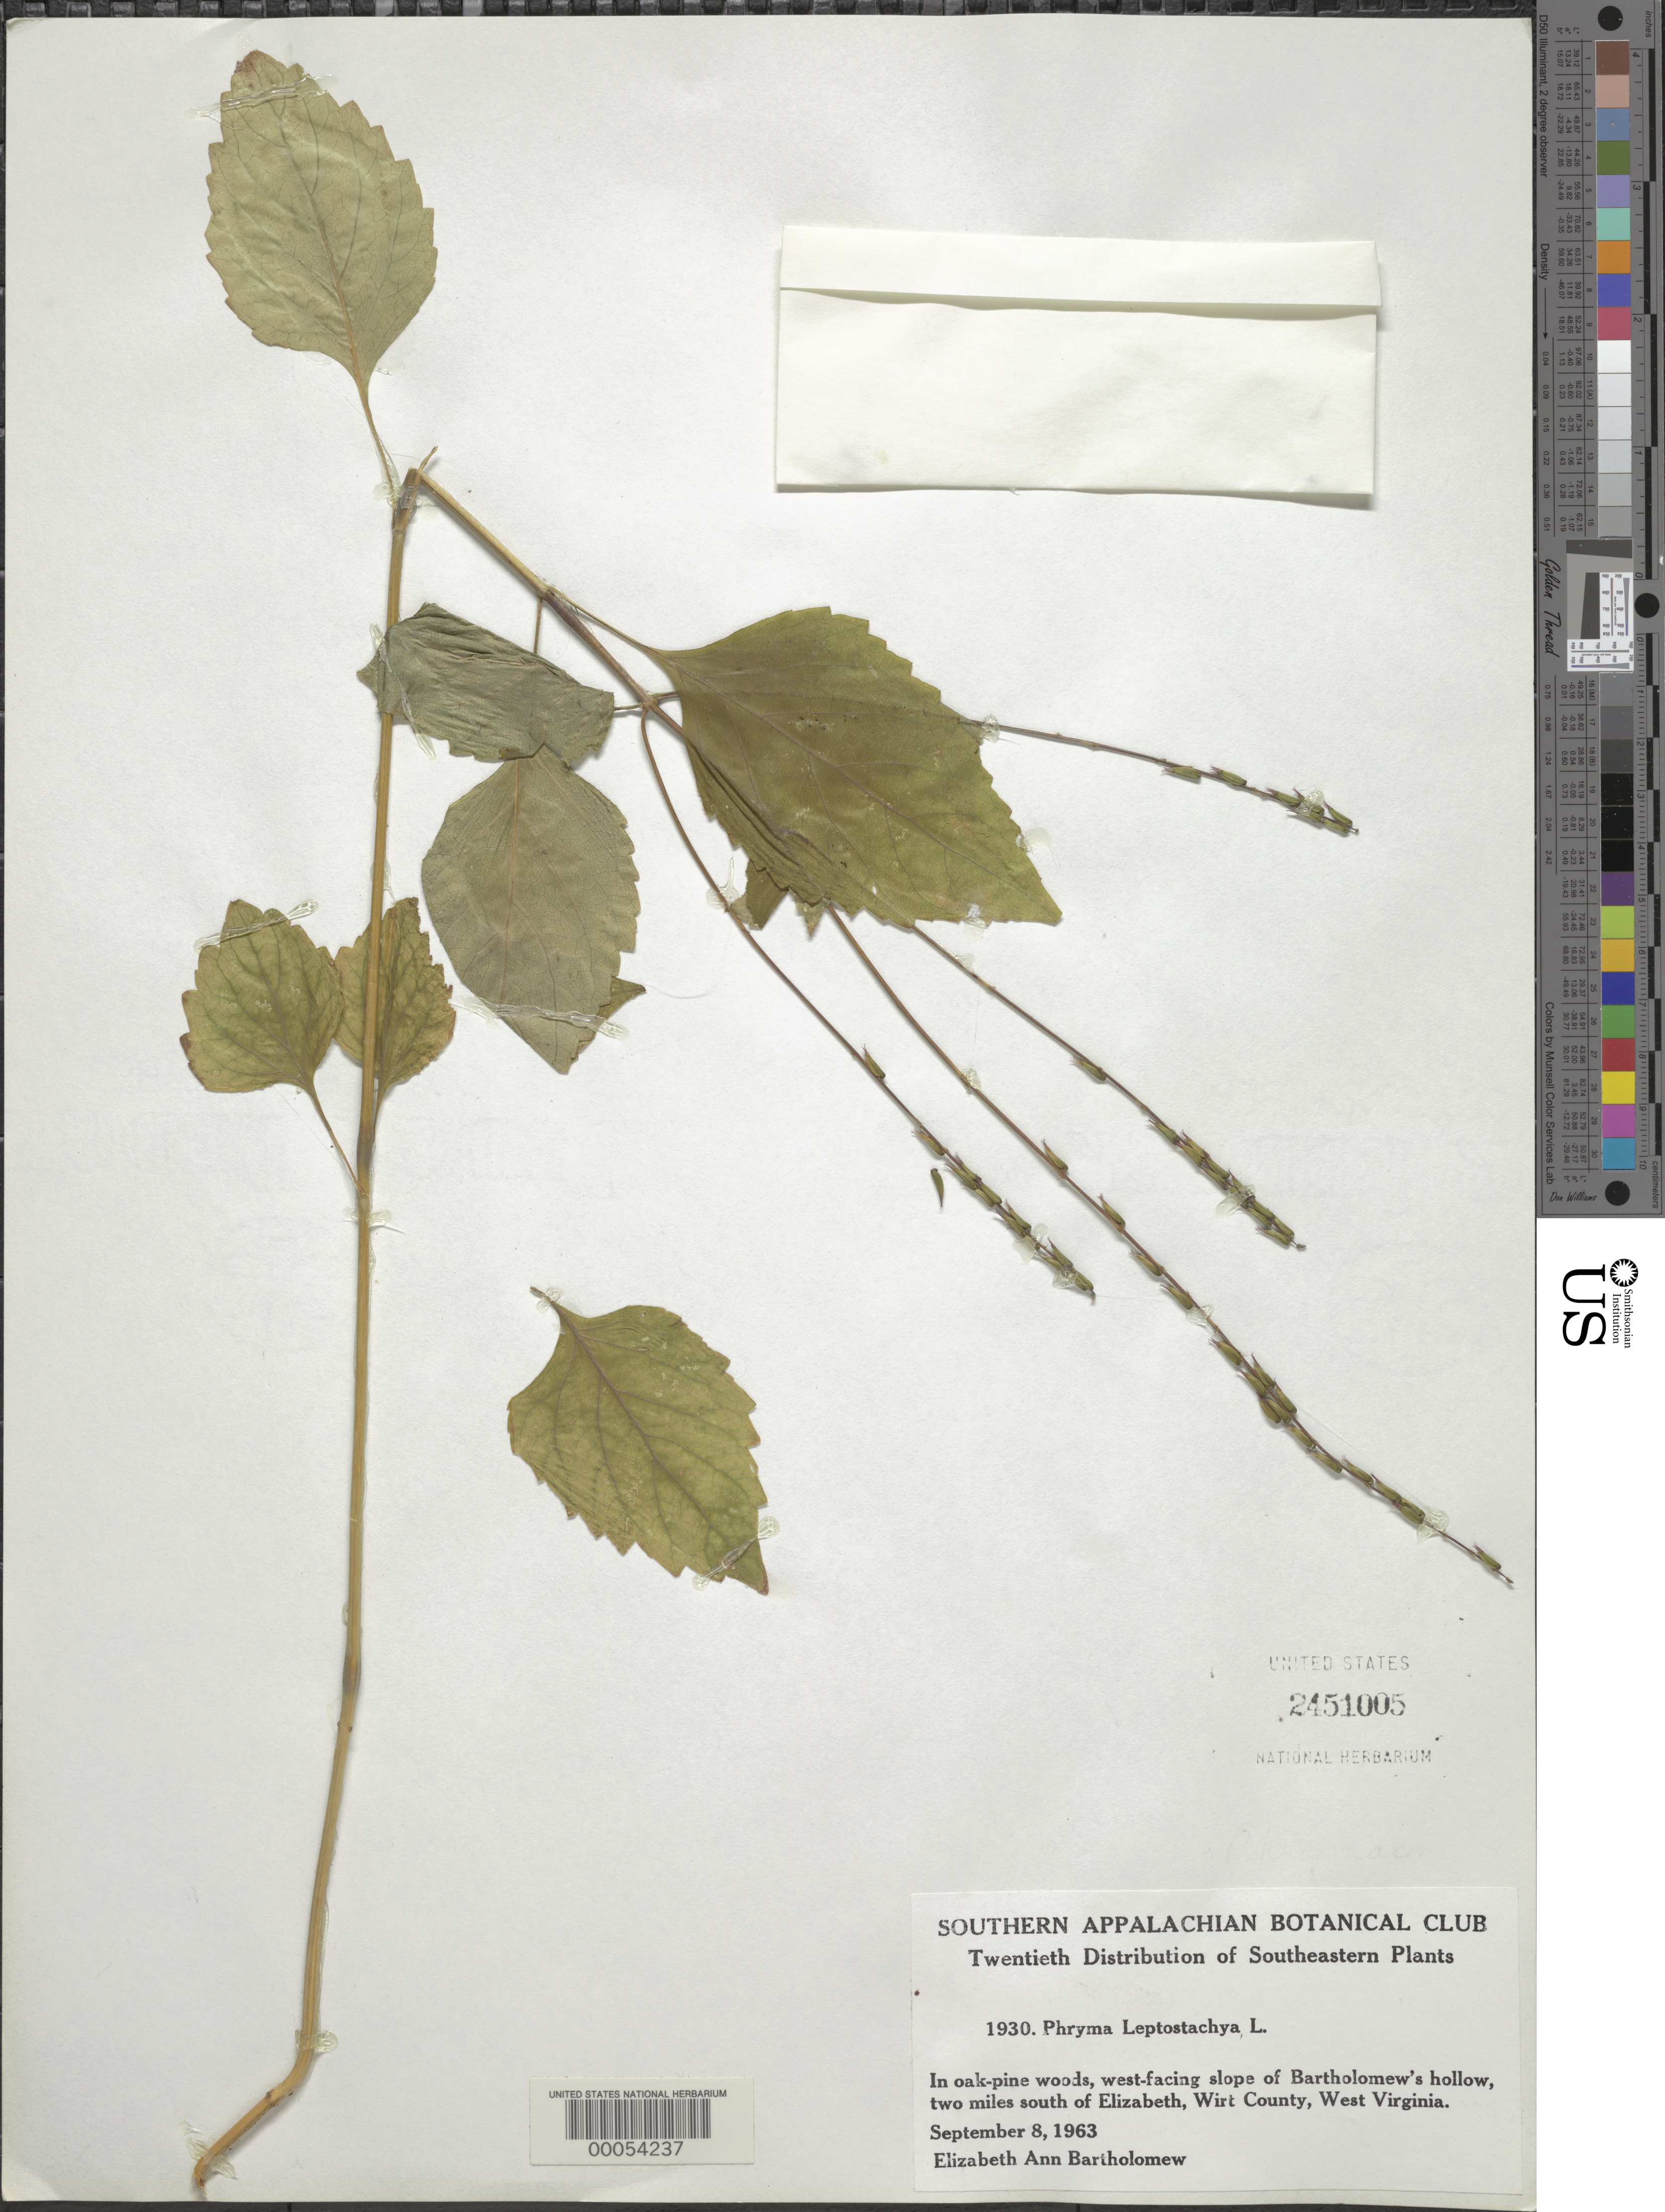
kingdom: Plantae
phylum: Tracheophyta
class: Magnoliopsida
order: Lamiales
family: Phrymaceae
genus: Phryma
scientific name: Phryma leptostachya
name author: L.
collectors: E. Bartholomew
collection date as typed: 08 Sep 1963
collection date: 1963-09-08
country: United States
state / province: West Virginia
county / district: Wirt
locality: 2 mi. s of elizabeth, w slope of bartholomew's hollow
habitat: Oak - pine forest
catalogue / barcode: US 2451005